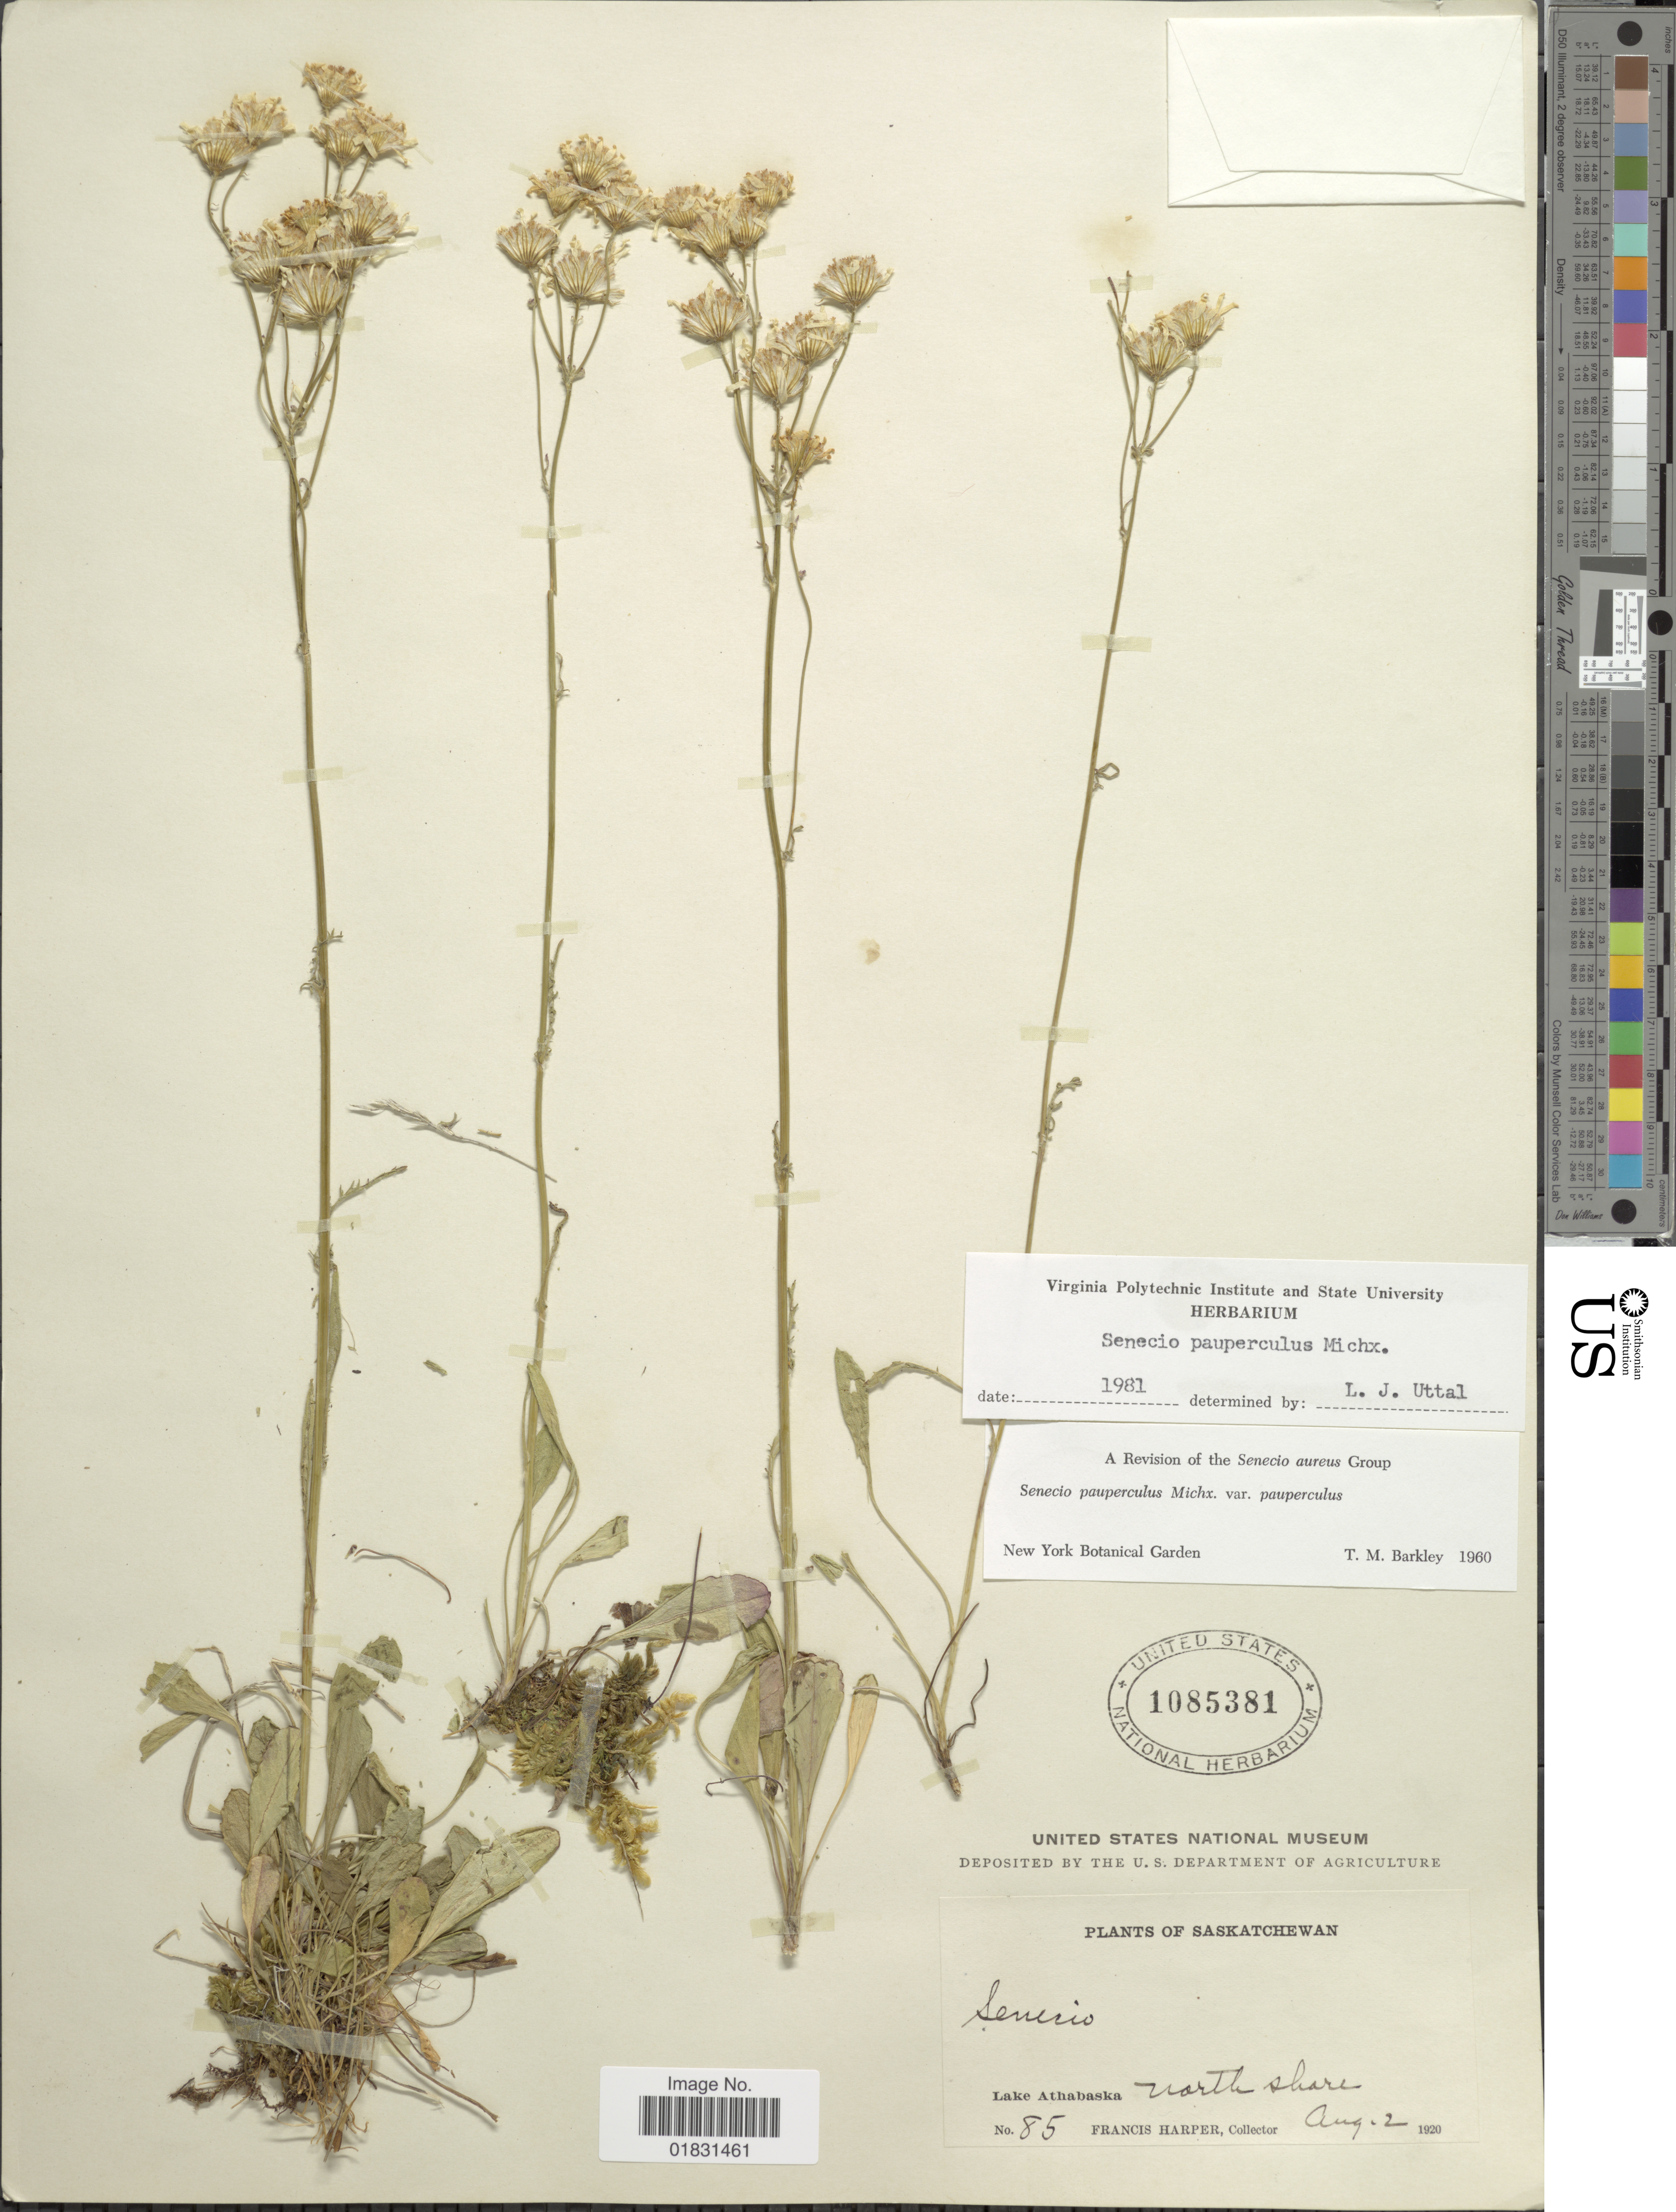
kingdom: Plantae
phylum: Tracheophyta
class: Magnoliopsida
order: Asterales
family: Asteraceae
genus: Packera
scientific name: Packera paupercula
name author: (Michx.) Á. Löve & D. Löve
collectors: F. Harper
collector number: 85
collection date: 1920-08-02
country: Canada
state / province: Saskatchewan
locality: Lake Athabaska, north share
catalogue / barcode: US 1085381